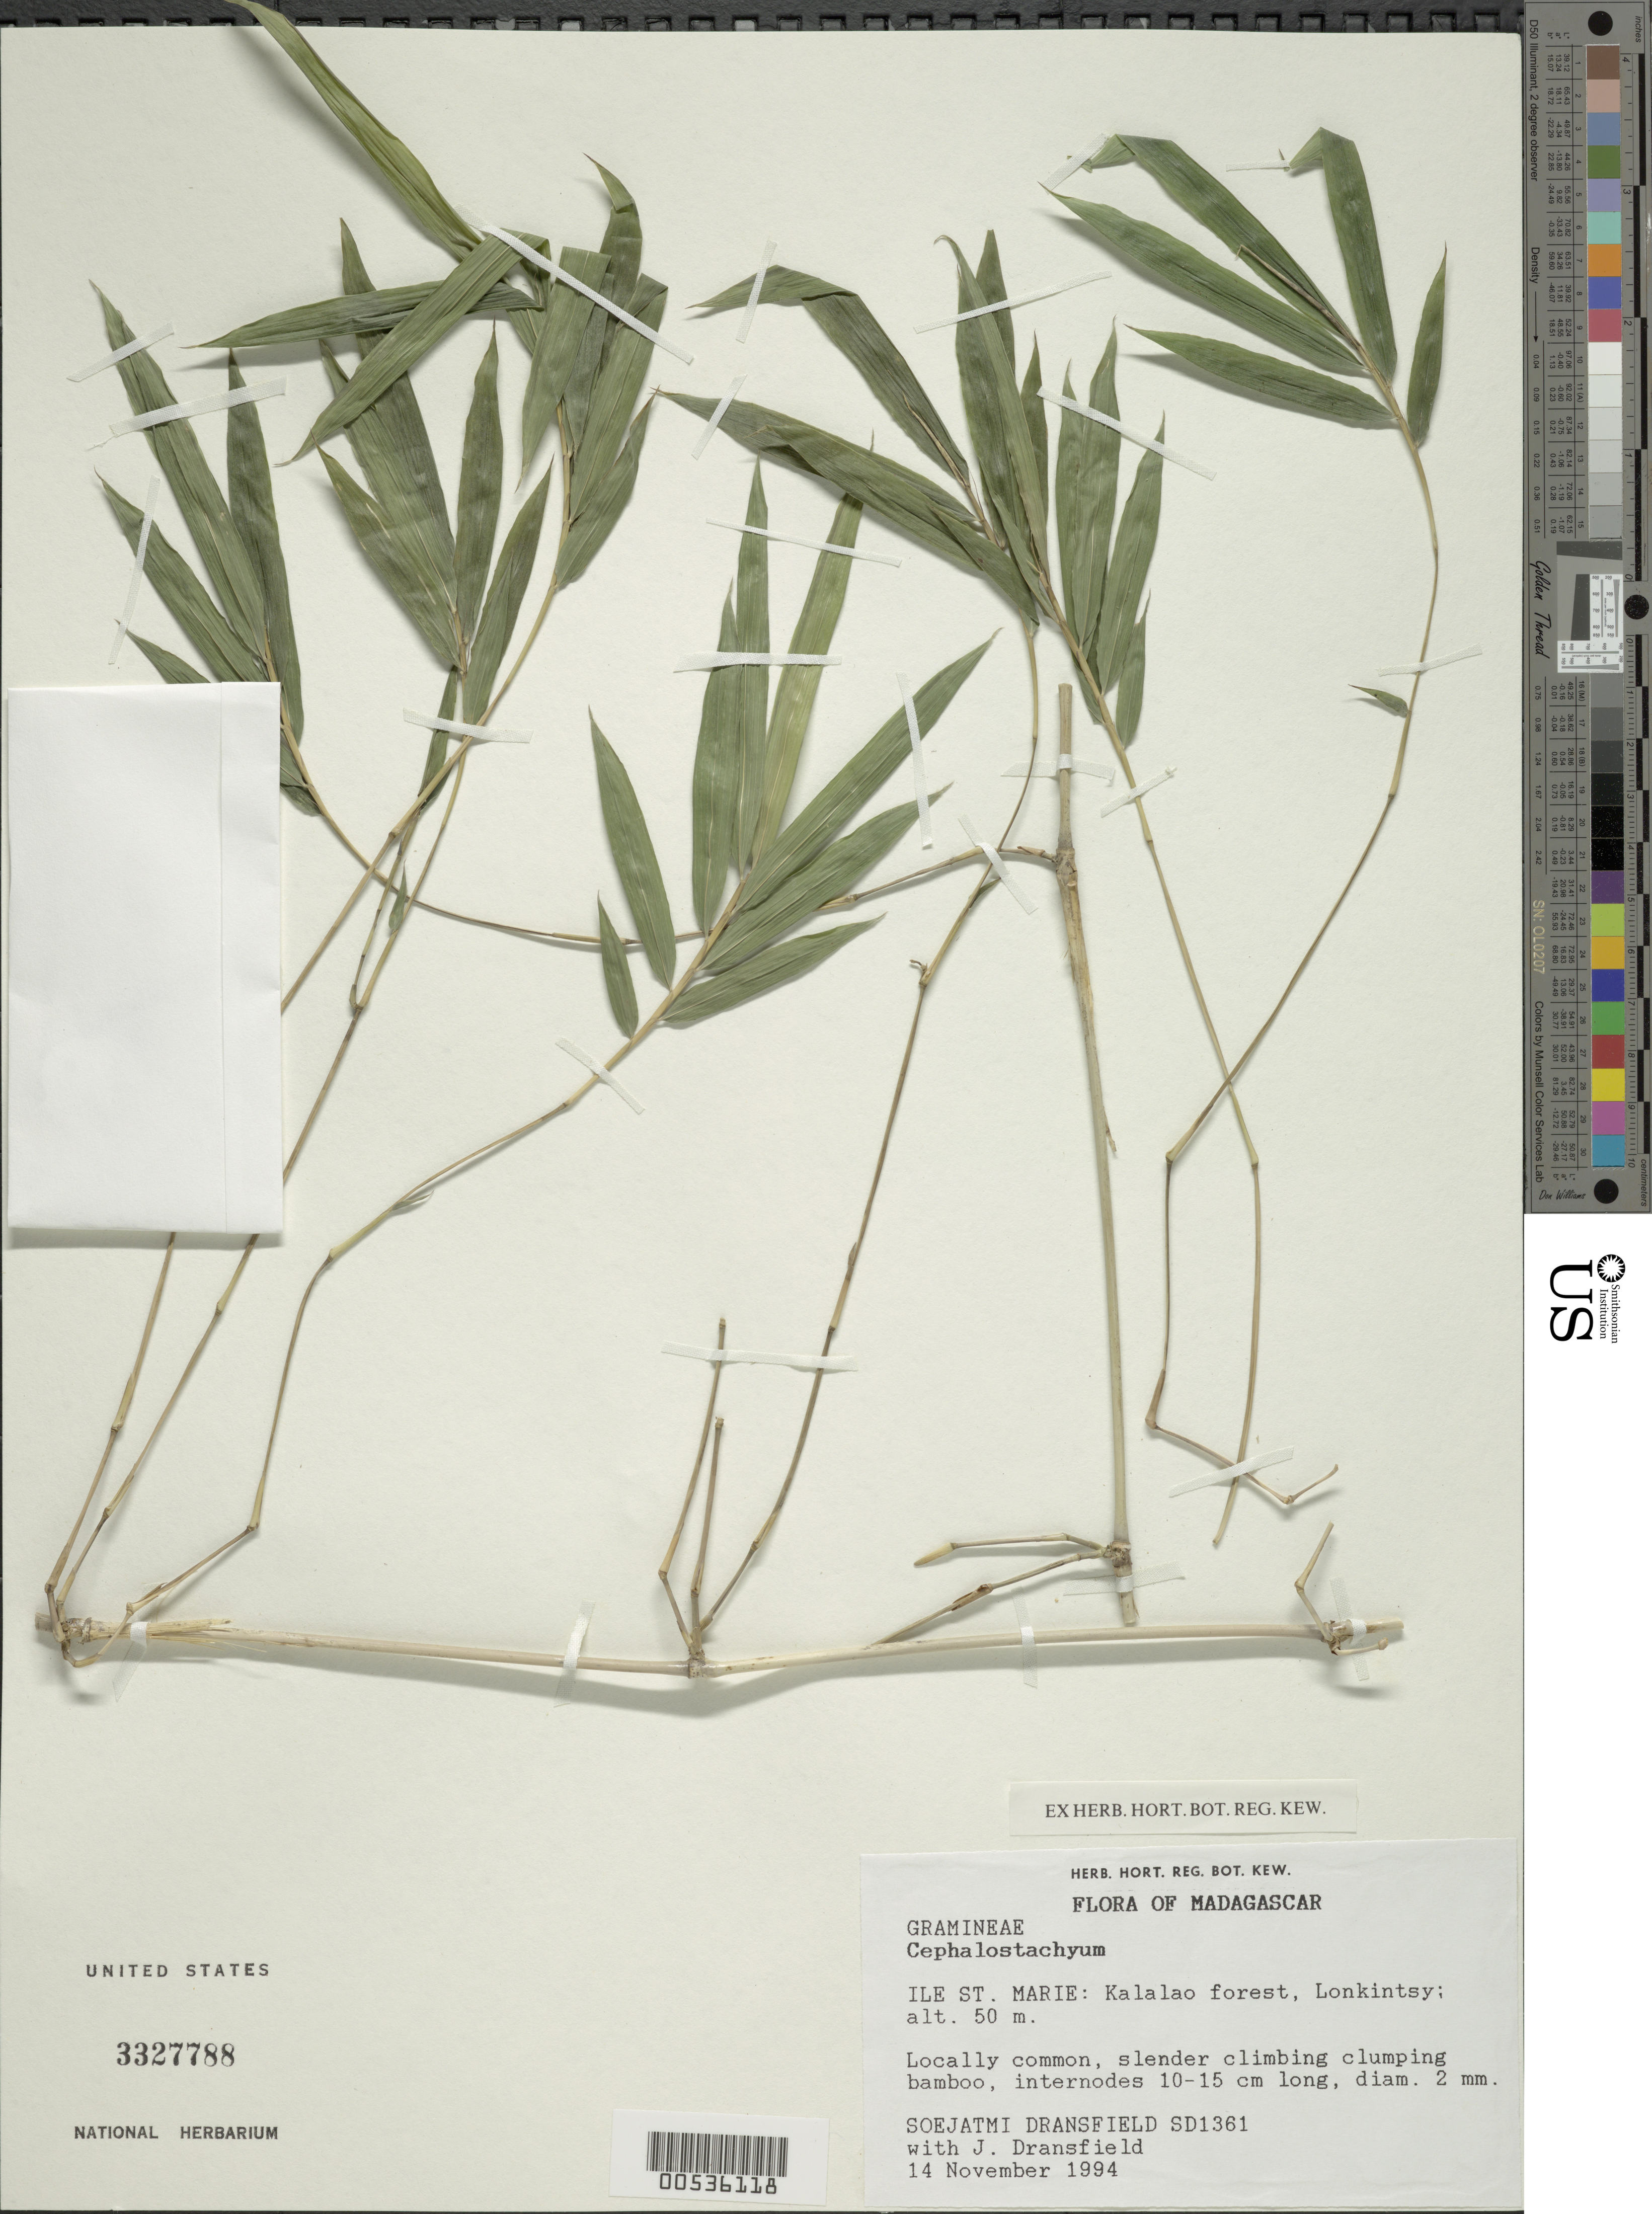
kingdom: Plantae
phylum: Tracheophyta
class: Liliopsida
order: Poales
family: Poaceae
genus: Cephalostachyum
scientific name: Cephalostachyum sp.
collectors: S. Dransfield & J. Dransfield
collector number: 1361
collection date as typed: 14 Nov 1994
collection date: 1994-11-14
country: Madagascar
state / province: Analanjirofo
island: Île Sainte-Marie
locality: Kalalao forest, lonkintsy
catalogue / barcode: US 3327788